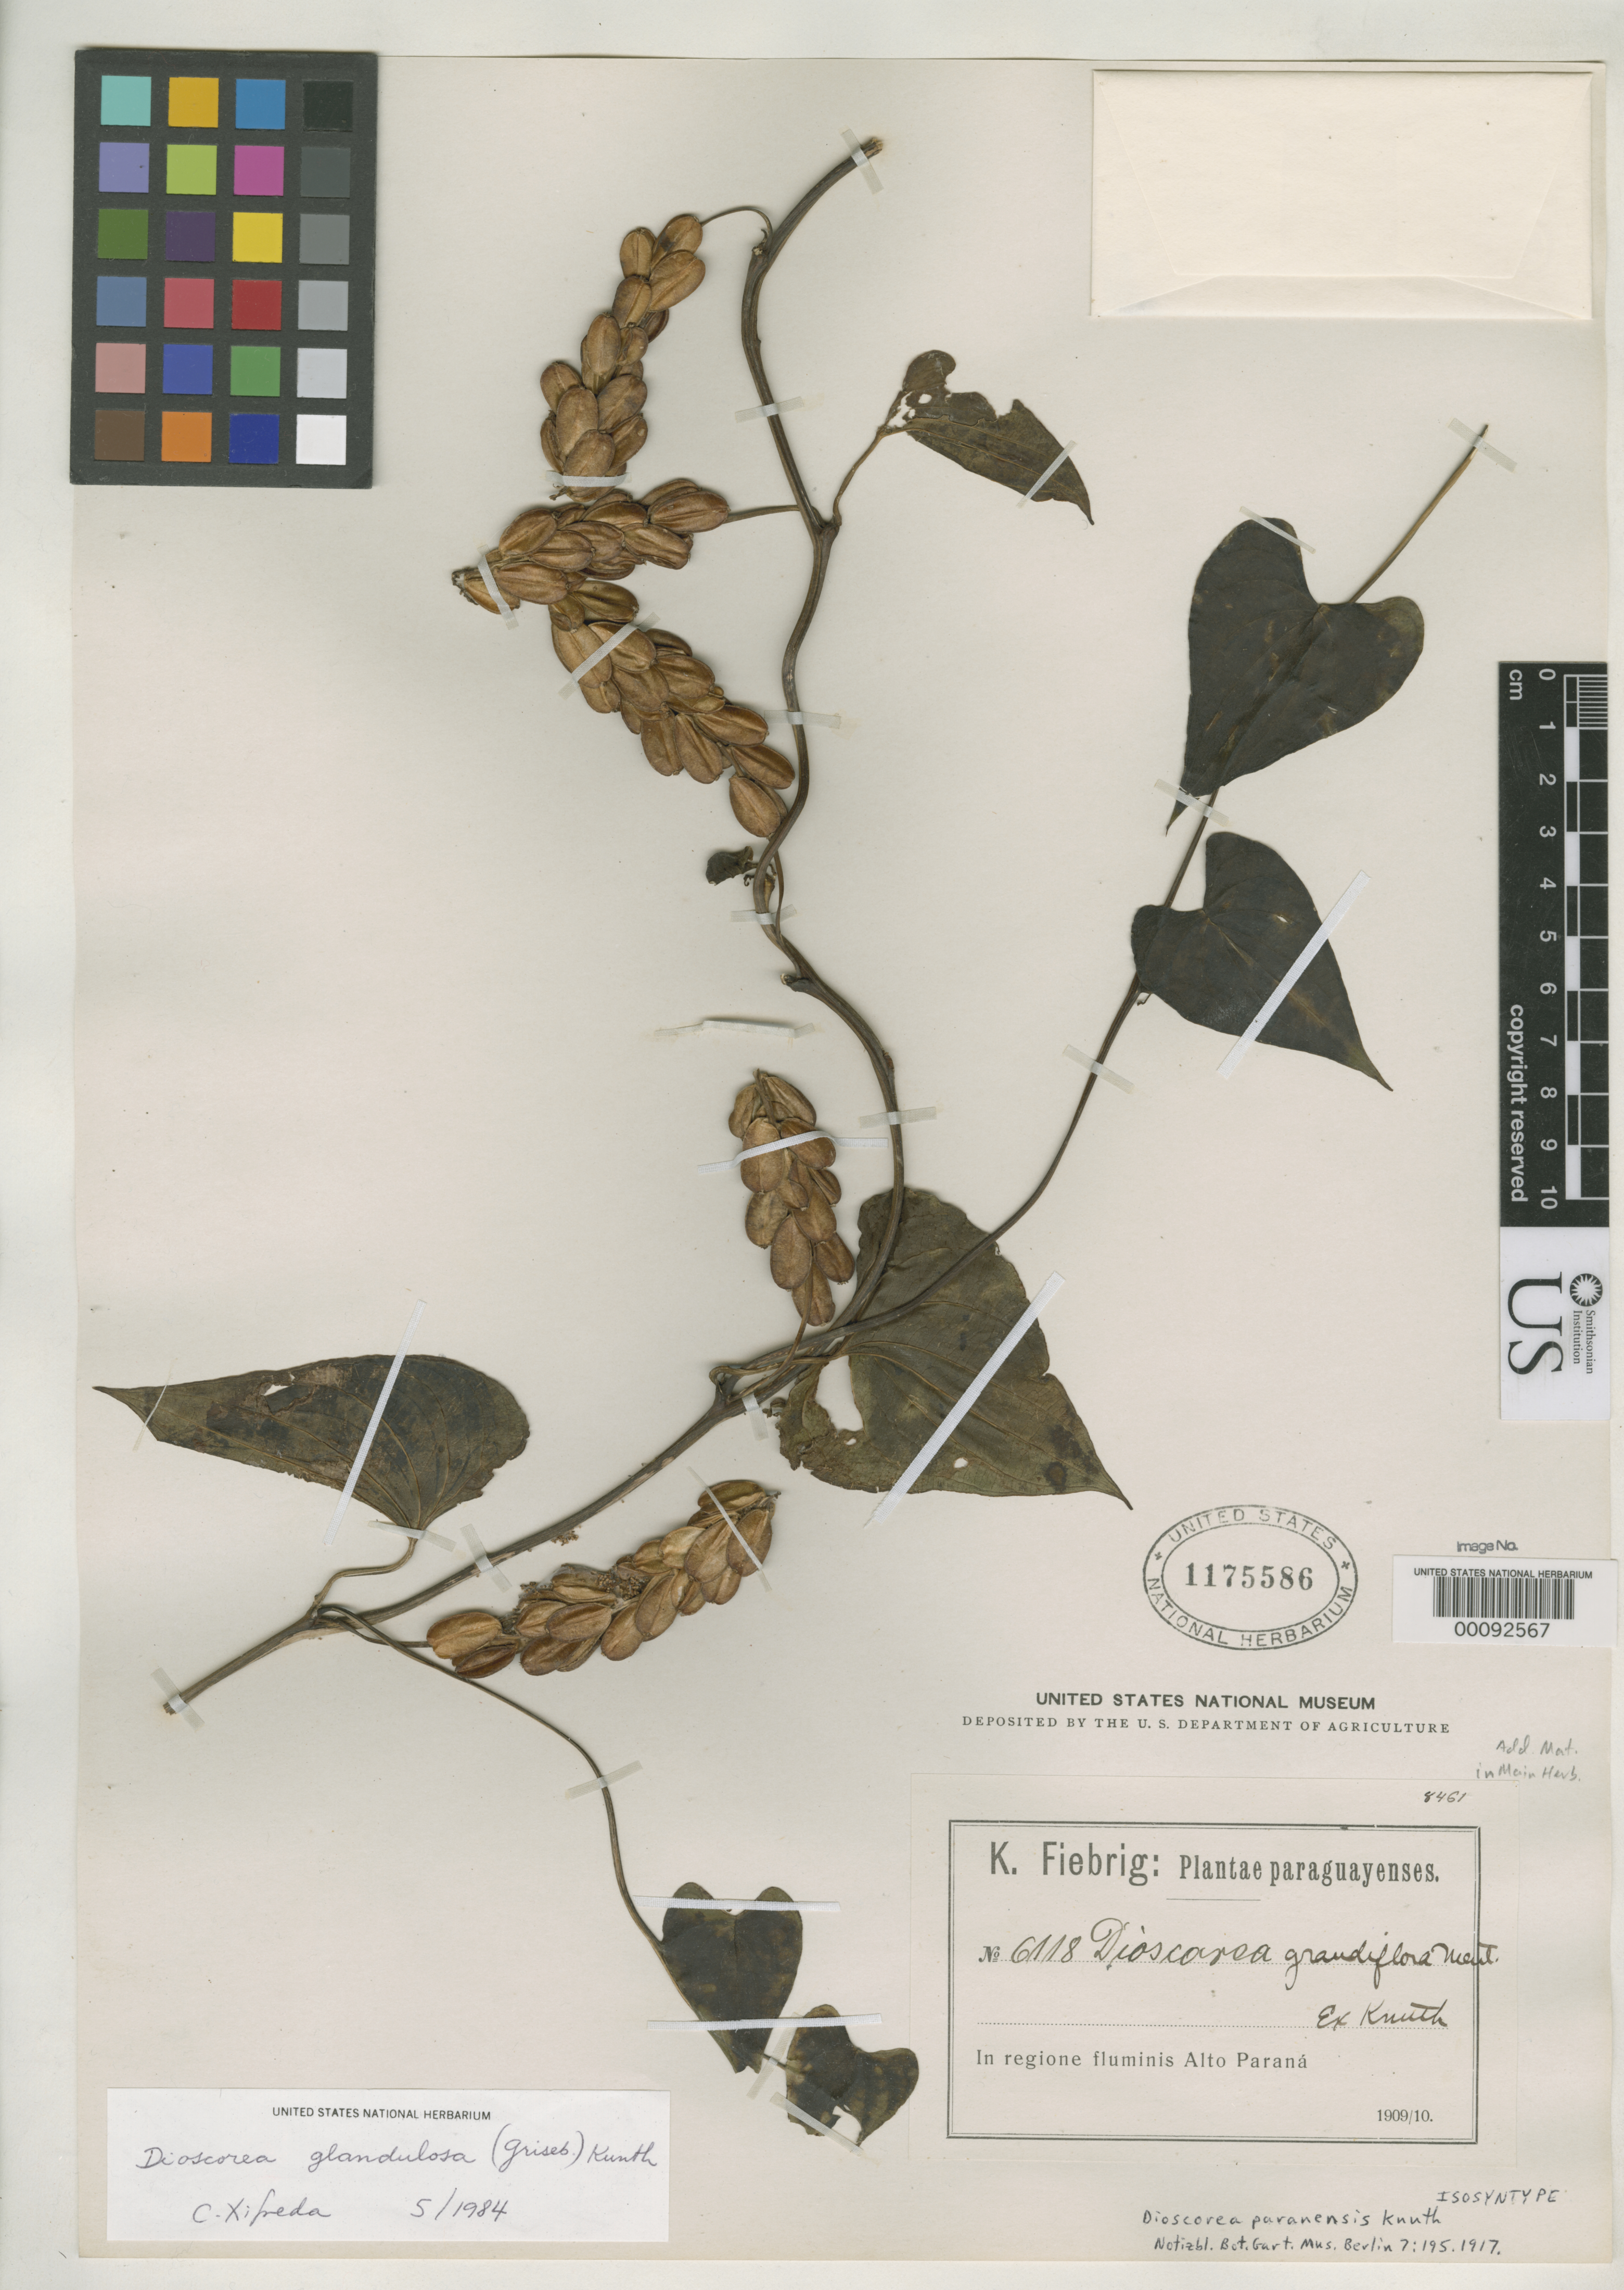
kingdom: Plantae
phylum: Tracheophyta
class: Liliopsida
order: Dioscoreales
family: Dioscoreaceae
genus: Dioscorea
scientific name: Dioscorea paranensis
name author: R. Knuth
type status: Isosyntype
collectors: K. Fiebrig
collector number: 6118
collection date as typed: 1909 to -- --- 1910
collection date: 1909/1910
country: Paraguay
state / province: Alto Paraná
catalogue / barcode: US 1175586